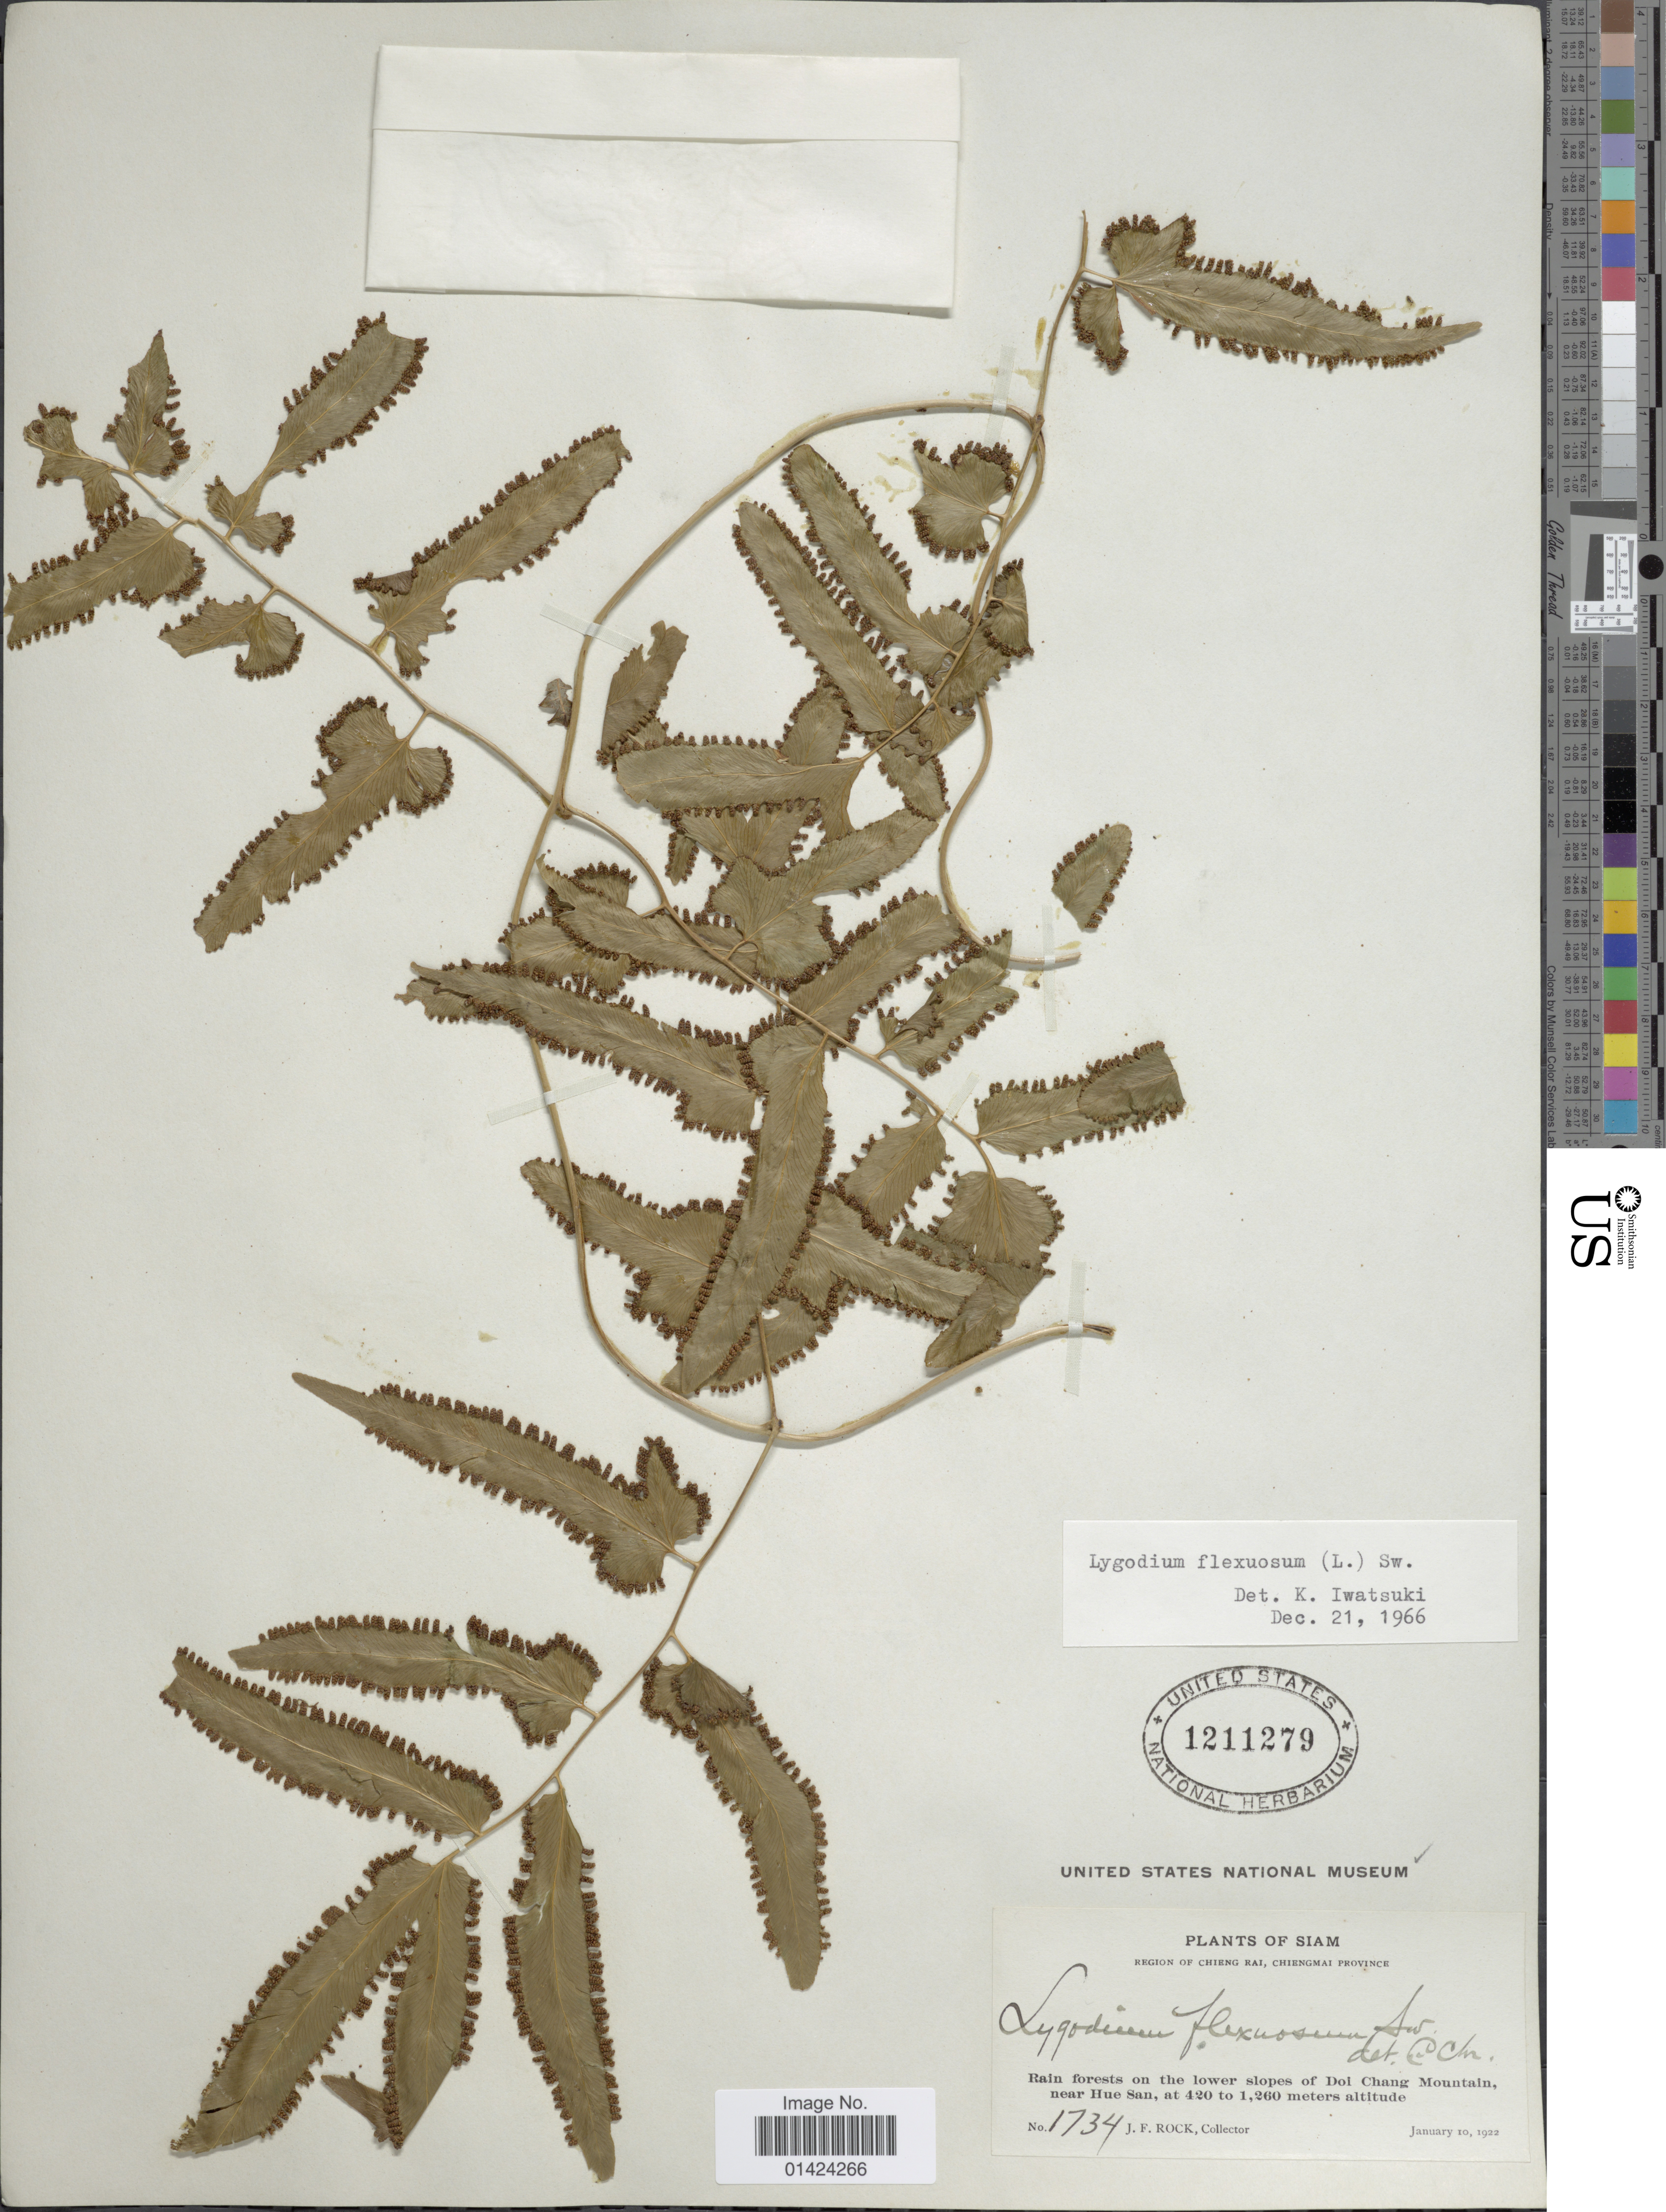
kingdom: Plantae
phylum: Tracheophyta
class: Polypodiopsida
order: Schizaeales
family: Lygodiaceae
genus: Lygodium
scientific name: Lygodium flexuosum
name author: Sw.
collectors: J. Rock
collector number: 1734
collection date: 1922-01-10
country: Thailand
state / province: Chiang Mai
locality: Siam. Region of Chieng Rai, Chiengmai Province. Rain forests on the lower slopes of Doi Chang Mountain, near Hue San.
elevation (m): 420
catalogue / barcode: US 1211279